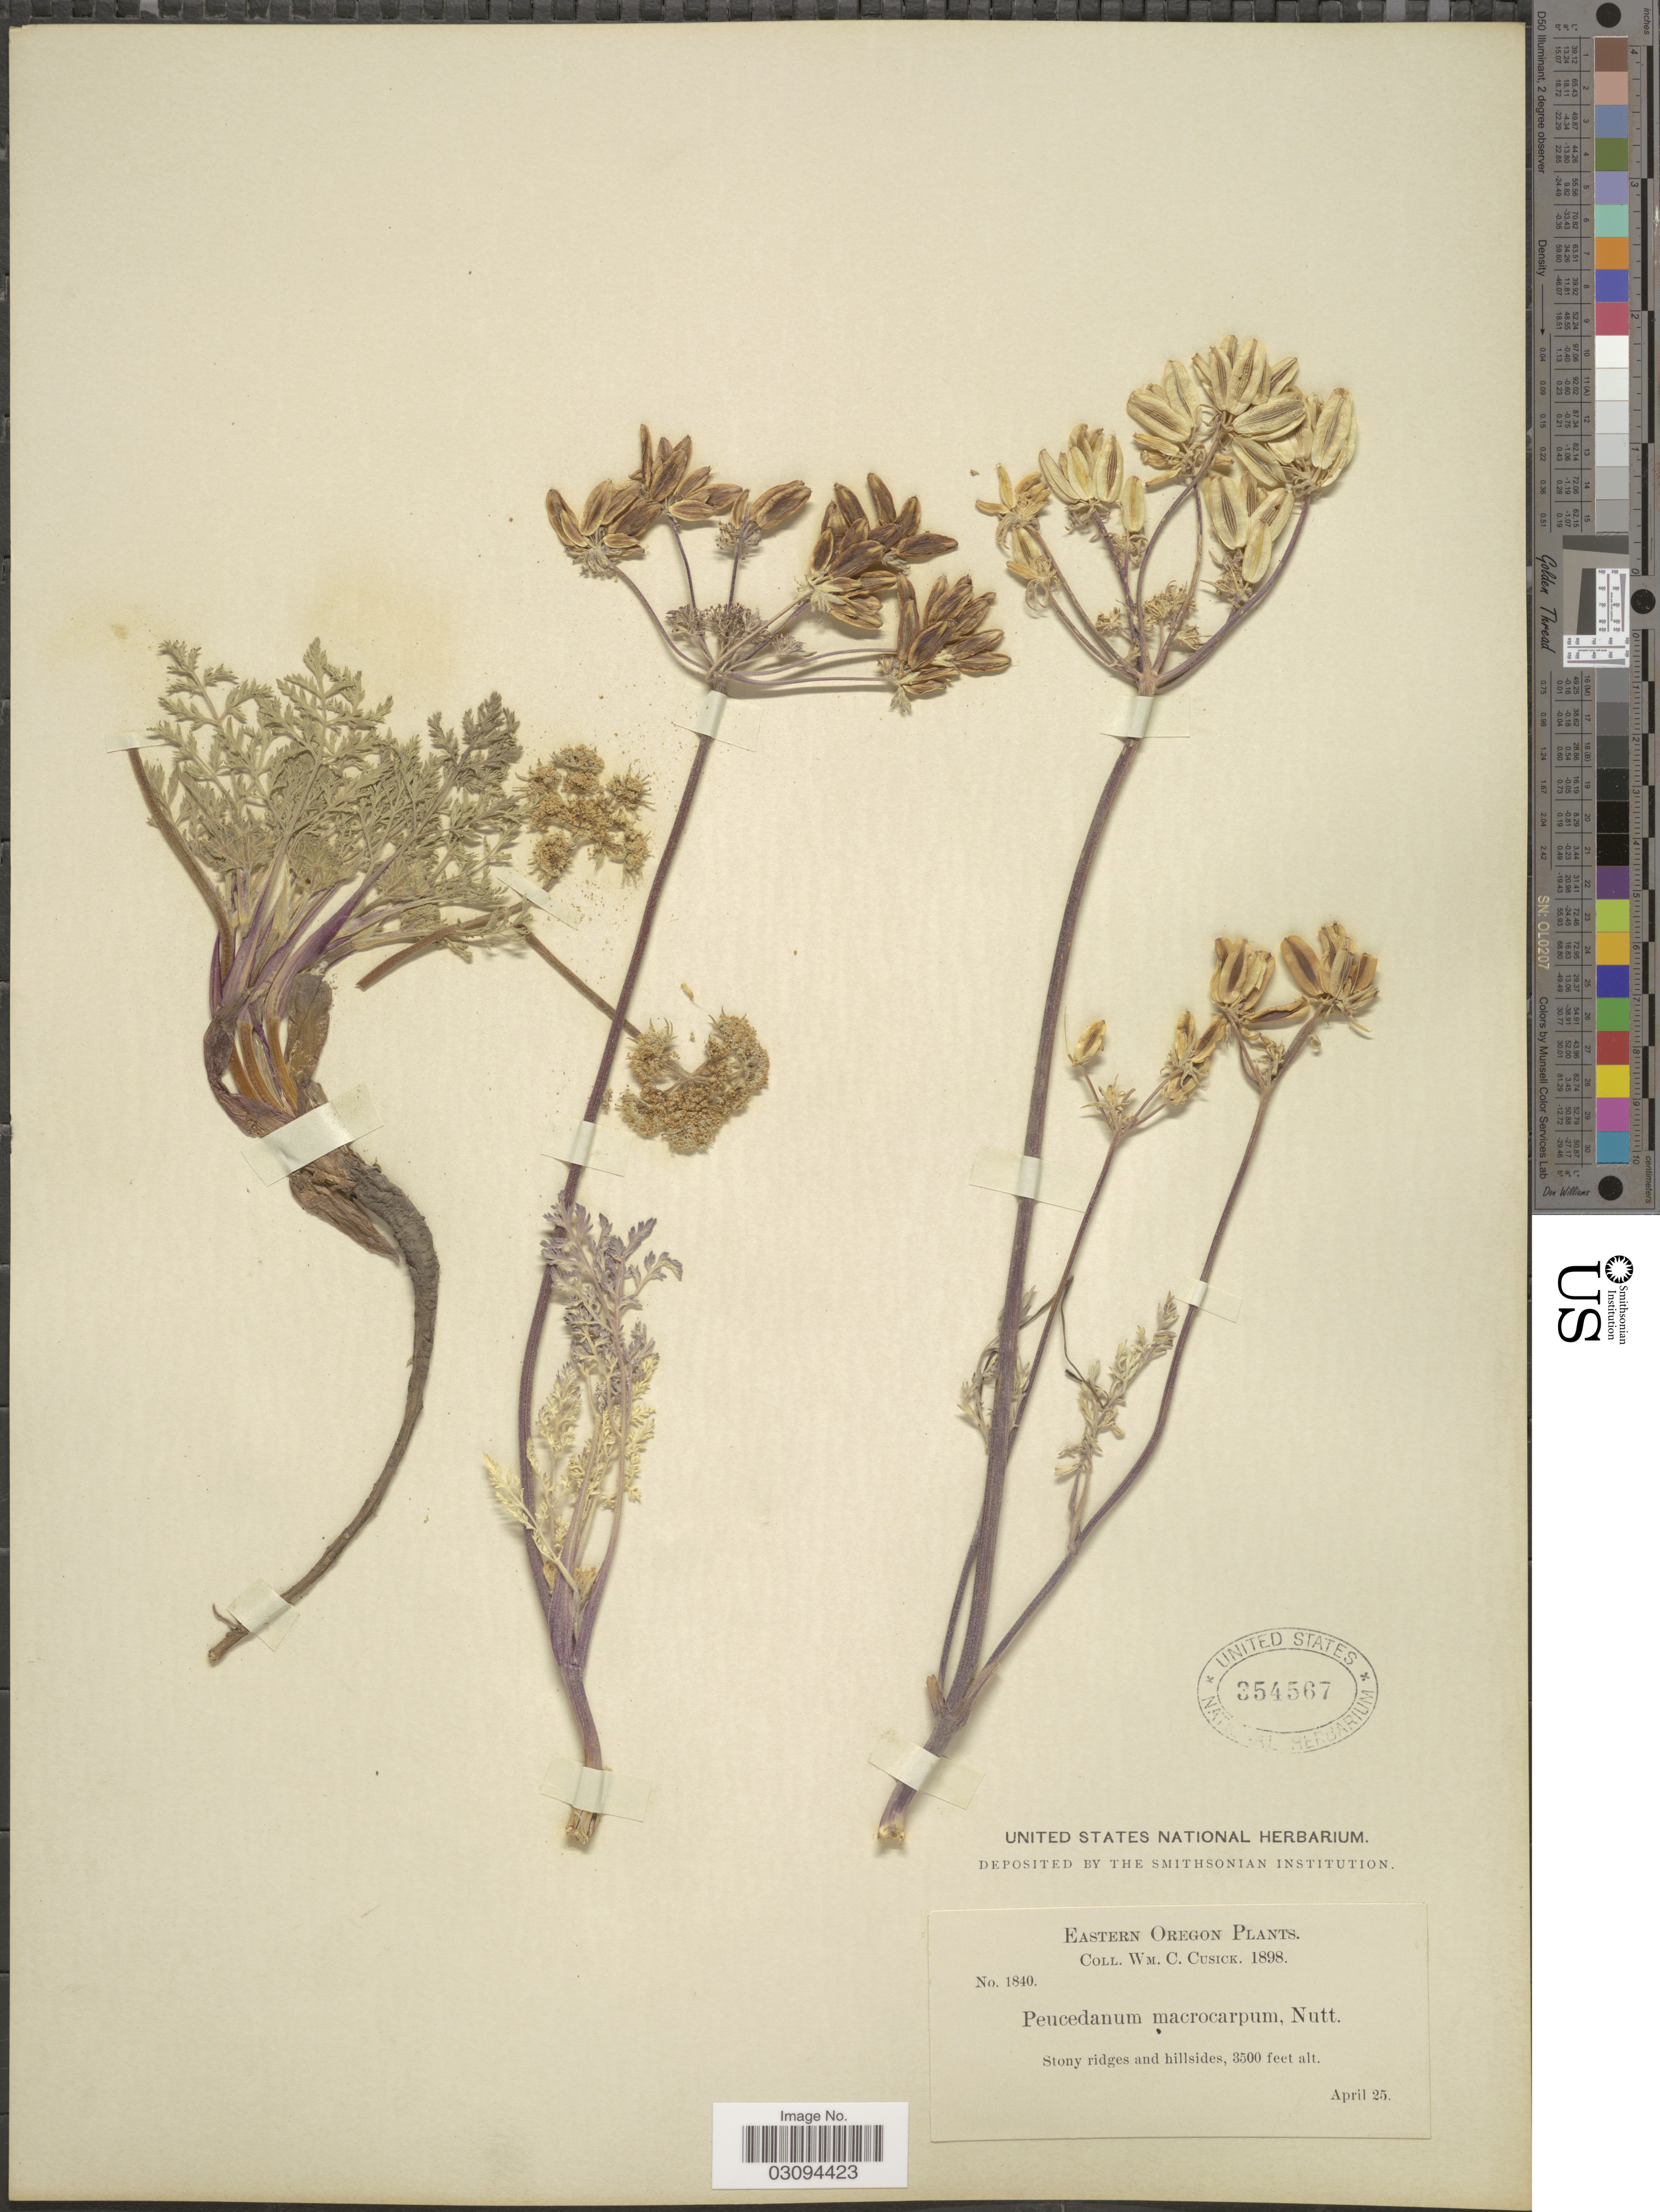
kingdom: Plantae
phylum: Tracheophyta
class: Magnoliopsida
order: Apiales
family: Apiaceae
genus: Lomatium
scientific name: Lomatium macrocarpum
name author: (Hook. et al.) J.M. Coult. & Rose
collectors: W. C. Cusick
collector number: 1840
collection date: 1898-04-25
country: United States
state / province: Oregon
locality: Eastern Oregon.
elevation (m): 1067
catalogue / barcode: US 354567